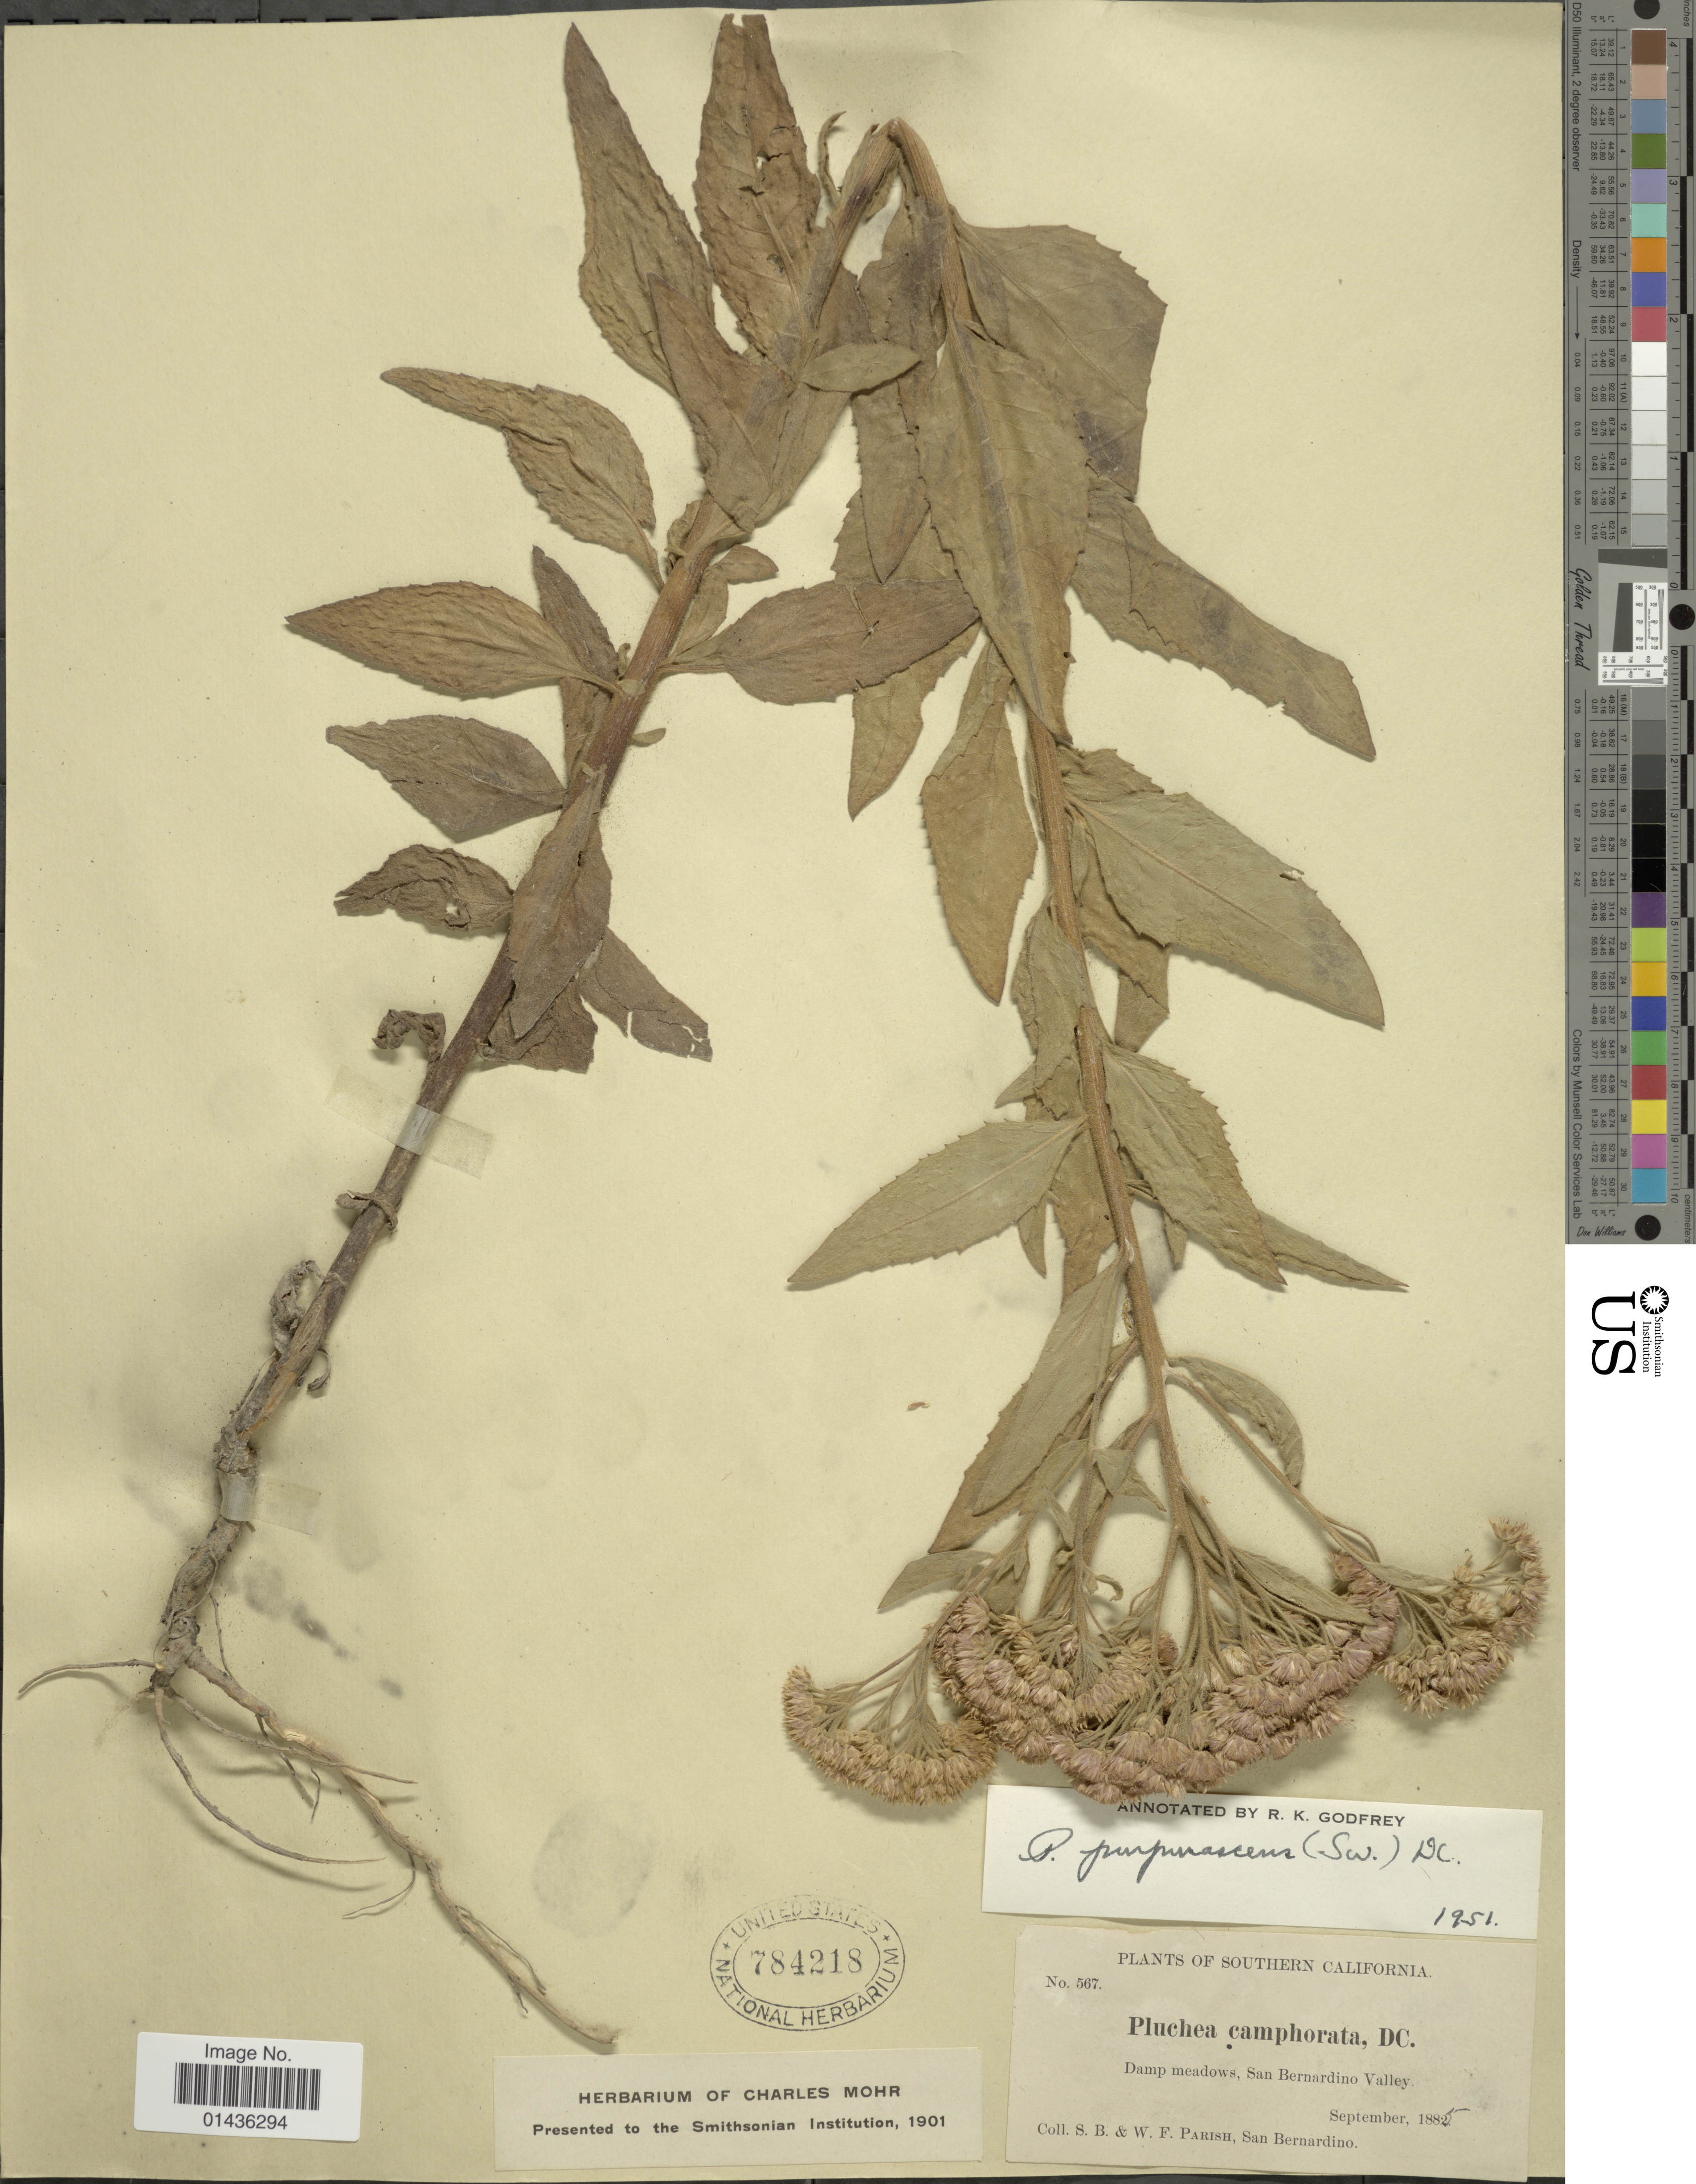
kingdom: Plantae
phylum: Tracheophyta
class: Magnoliopsida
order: Asterales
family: Asteraceae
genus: Pluchea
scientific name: Pluchea odorata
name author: (L.) Cass.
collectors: S. B. Parish & W. F. Parish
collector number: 567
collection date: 1885-09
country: United States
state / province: California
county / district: San Bernardino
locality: Southern California, San Bernardino Valley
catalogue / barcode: US 784218